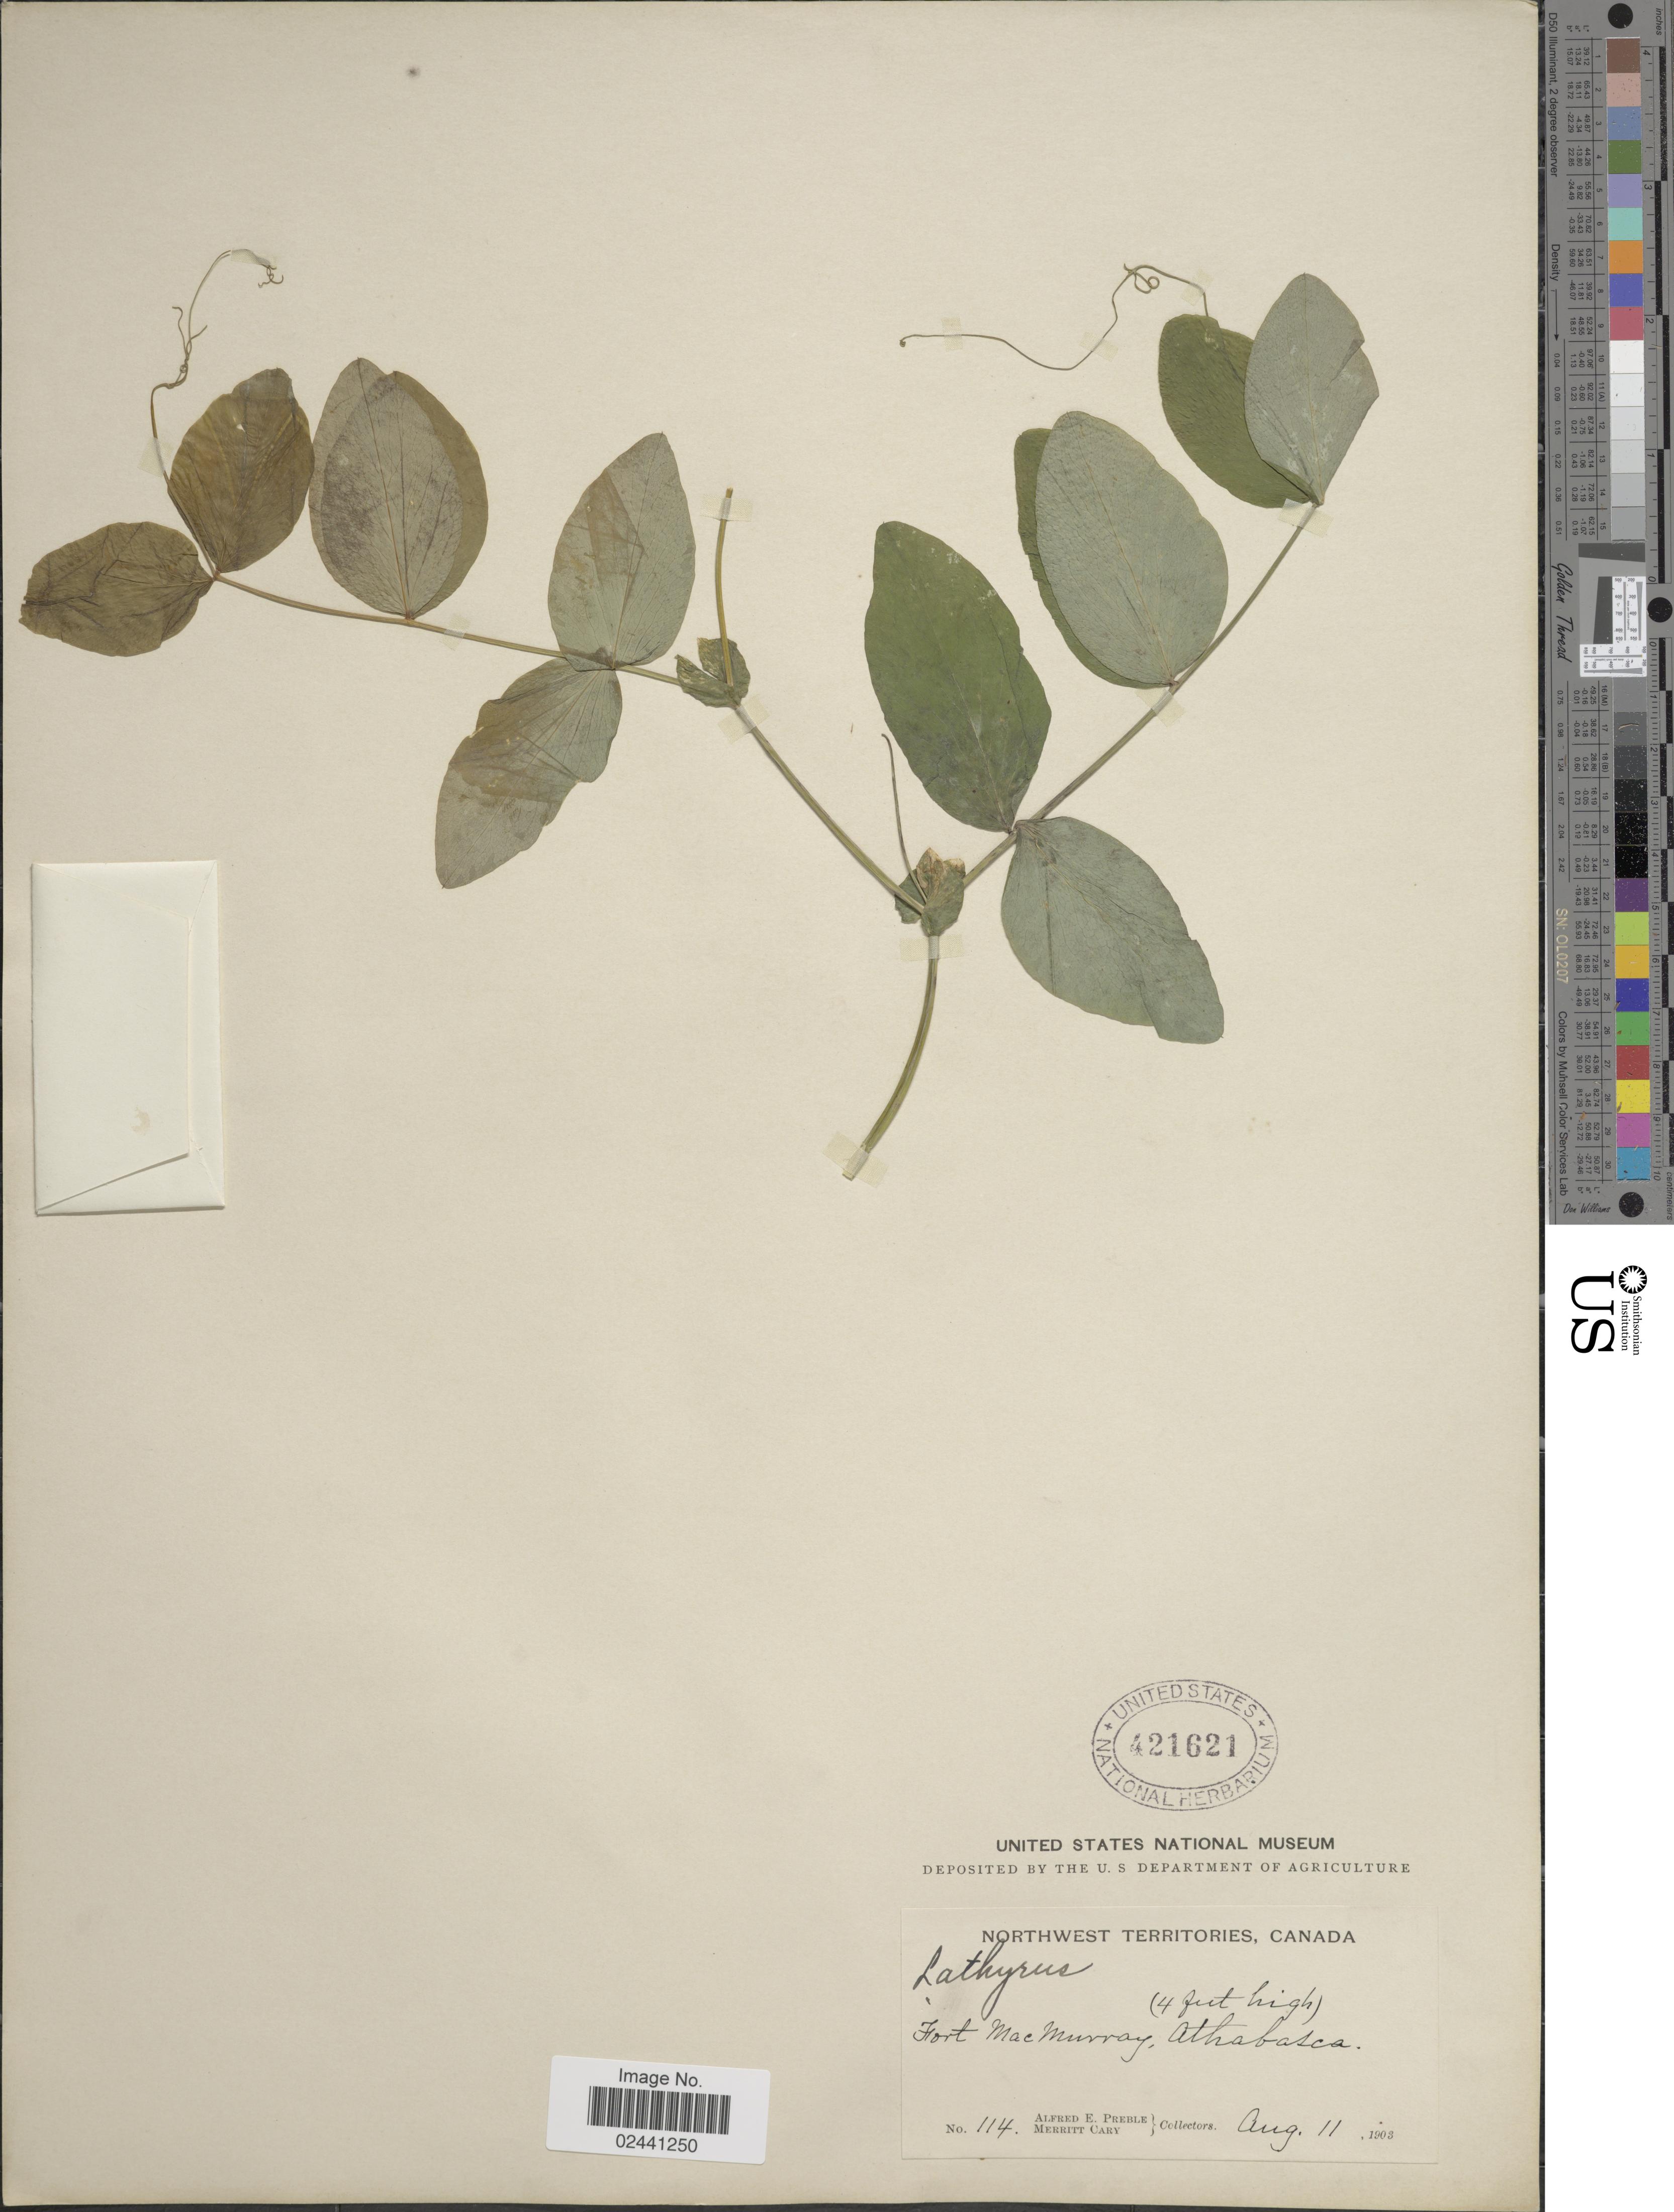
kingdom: Plantae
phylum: Tracheophyta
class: Magnoliopsida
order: Fabales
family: Fabaceae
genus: Lathyrus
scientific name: Lathyrus ochroleucus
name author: Hook.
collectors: A. Preble & M. Cary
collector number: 114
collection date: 1903-08-11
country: Canada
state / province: Northwest Territories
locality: Fort MacMurray, Athabasca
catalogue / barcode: US 421621